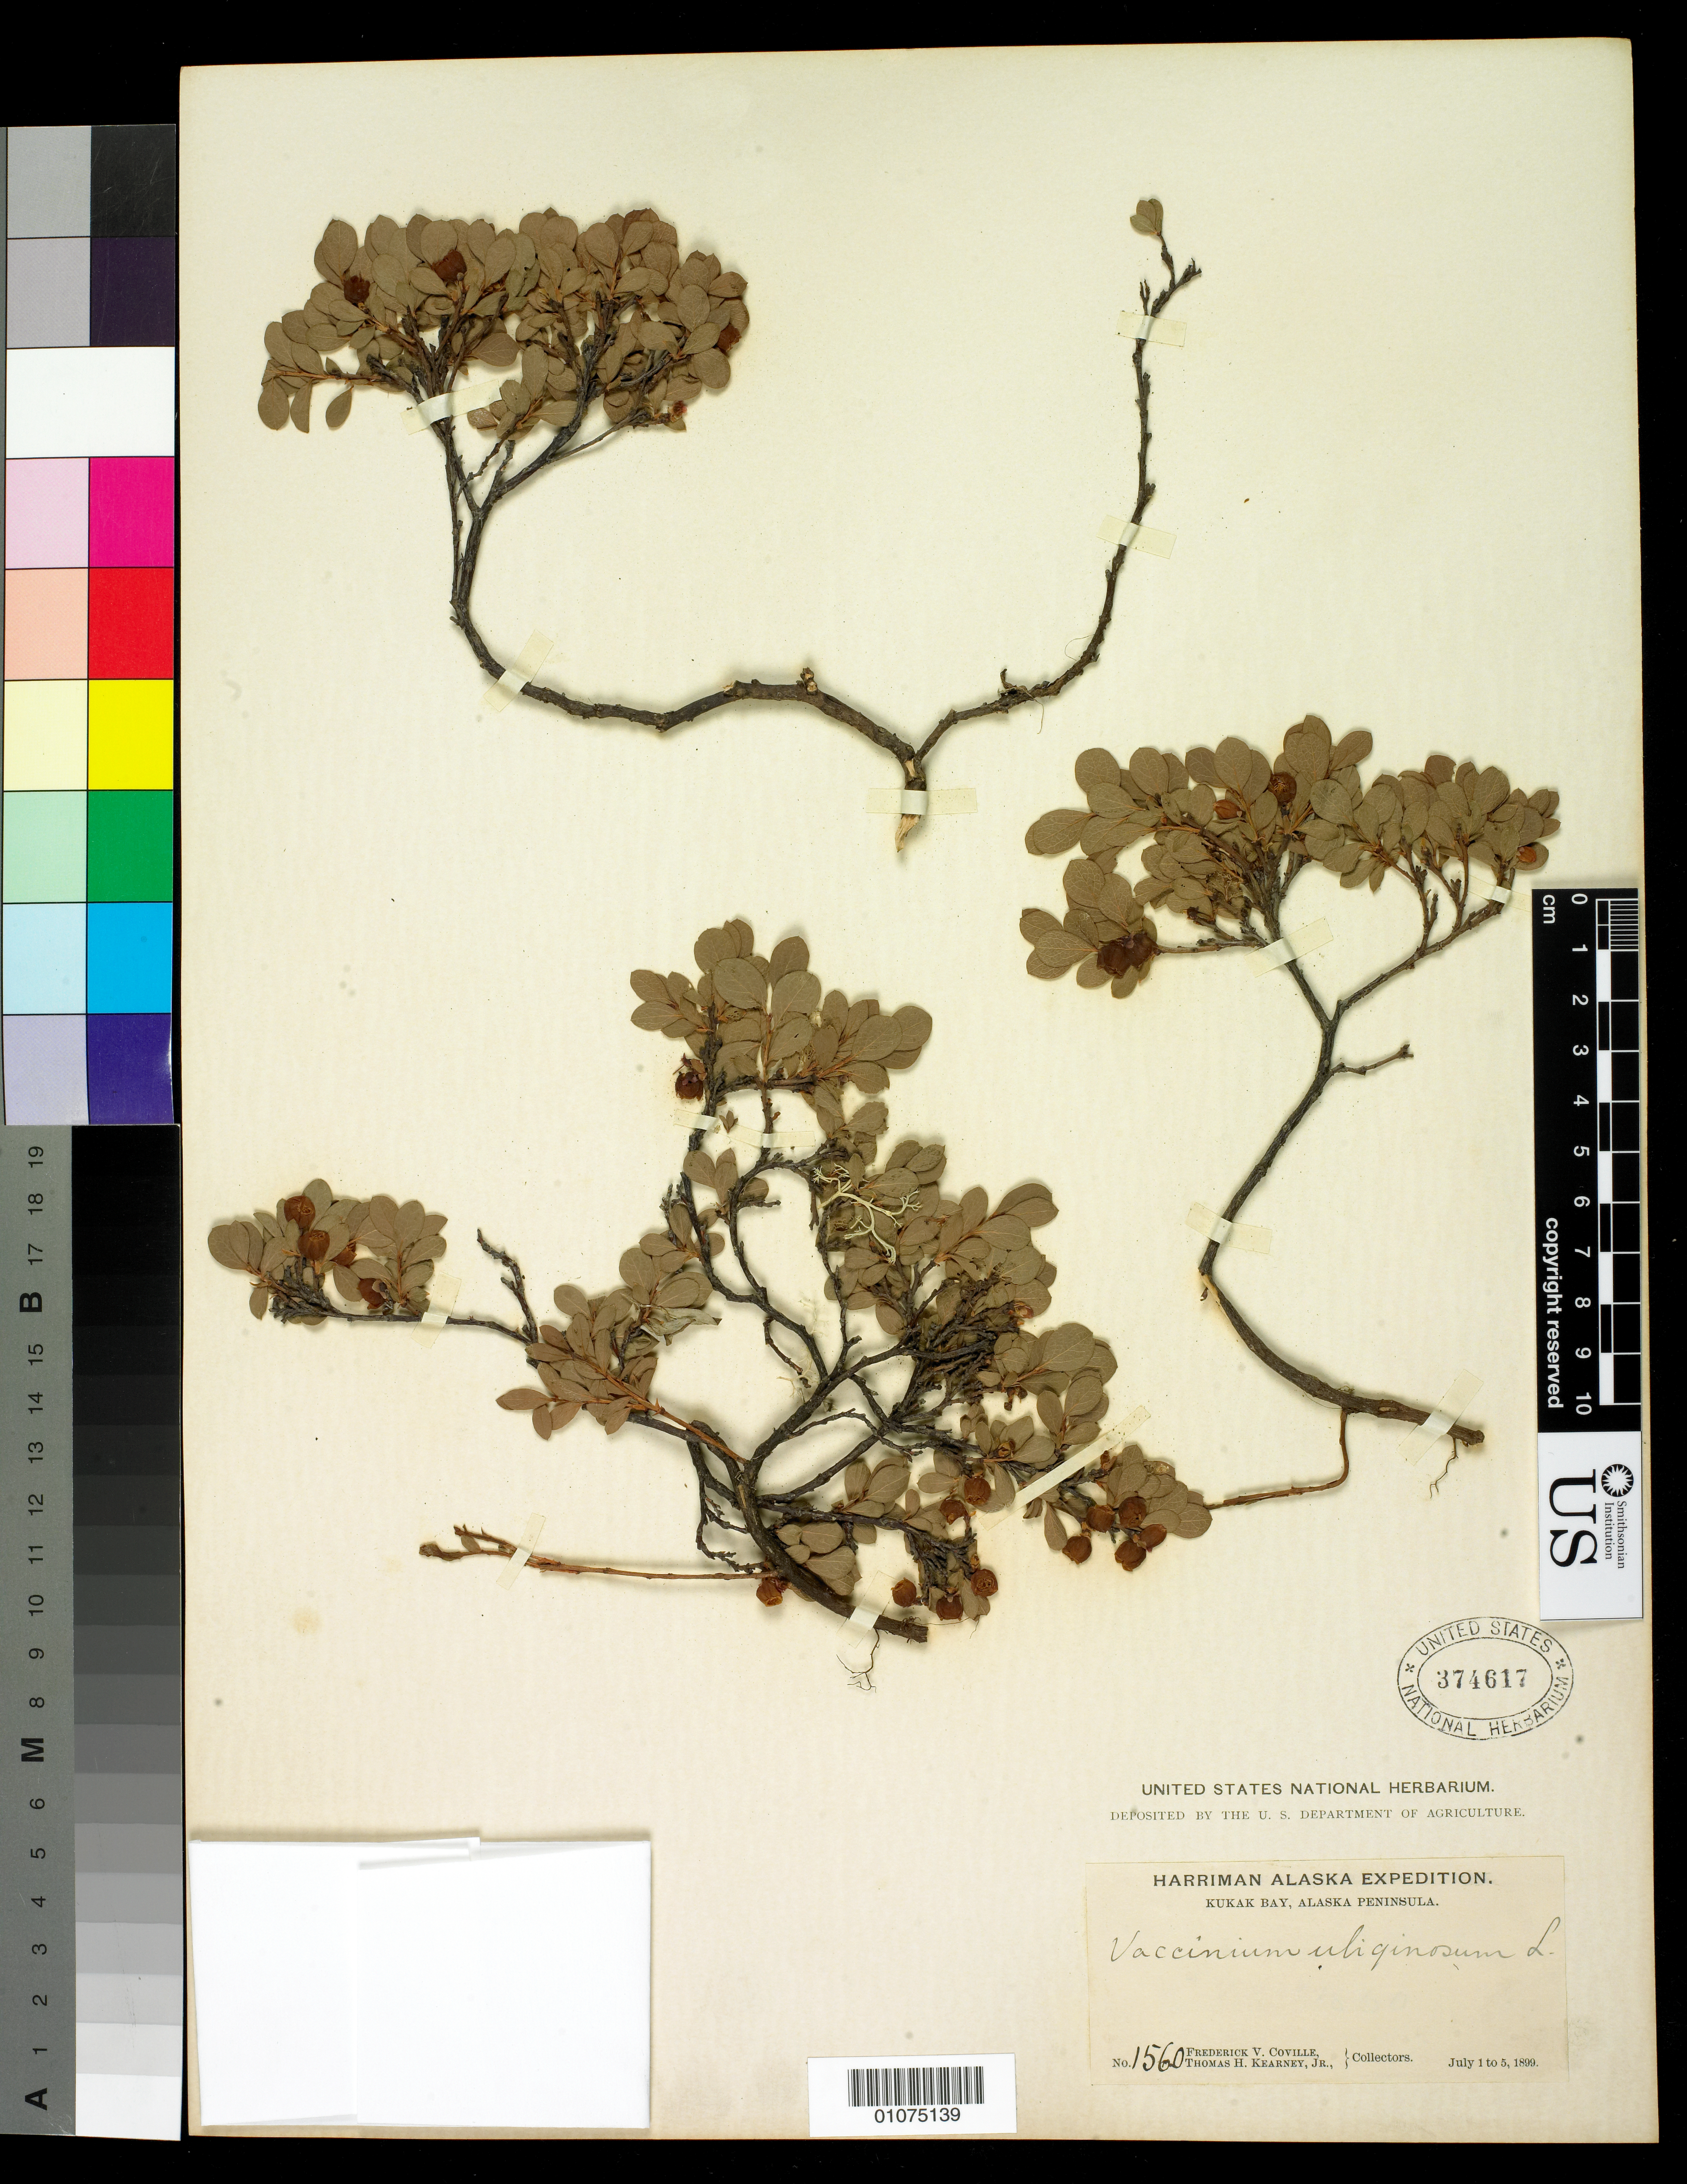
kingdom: Plantae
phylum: Tracheophyta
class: Magnoliopsida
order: Ericales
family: Ericaceae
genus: Vaccinium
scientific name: Vaccinium uliginosum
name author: L.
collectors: F. V. Coville & T. H. Kearney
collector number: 1560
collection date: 1899-07-01/1899-07-05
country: United States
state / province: Alaska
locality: Kukak Bay, Alaska Peninsula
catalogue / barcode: US 374617